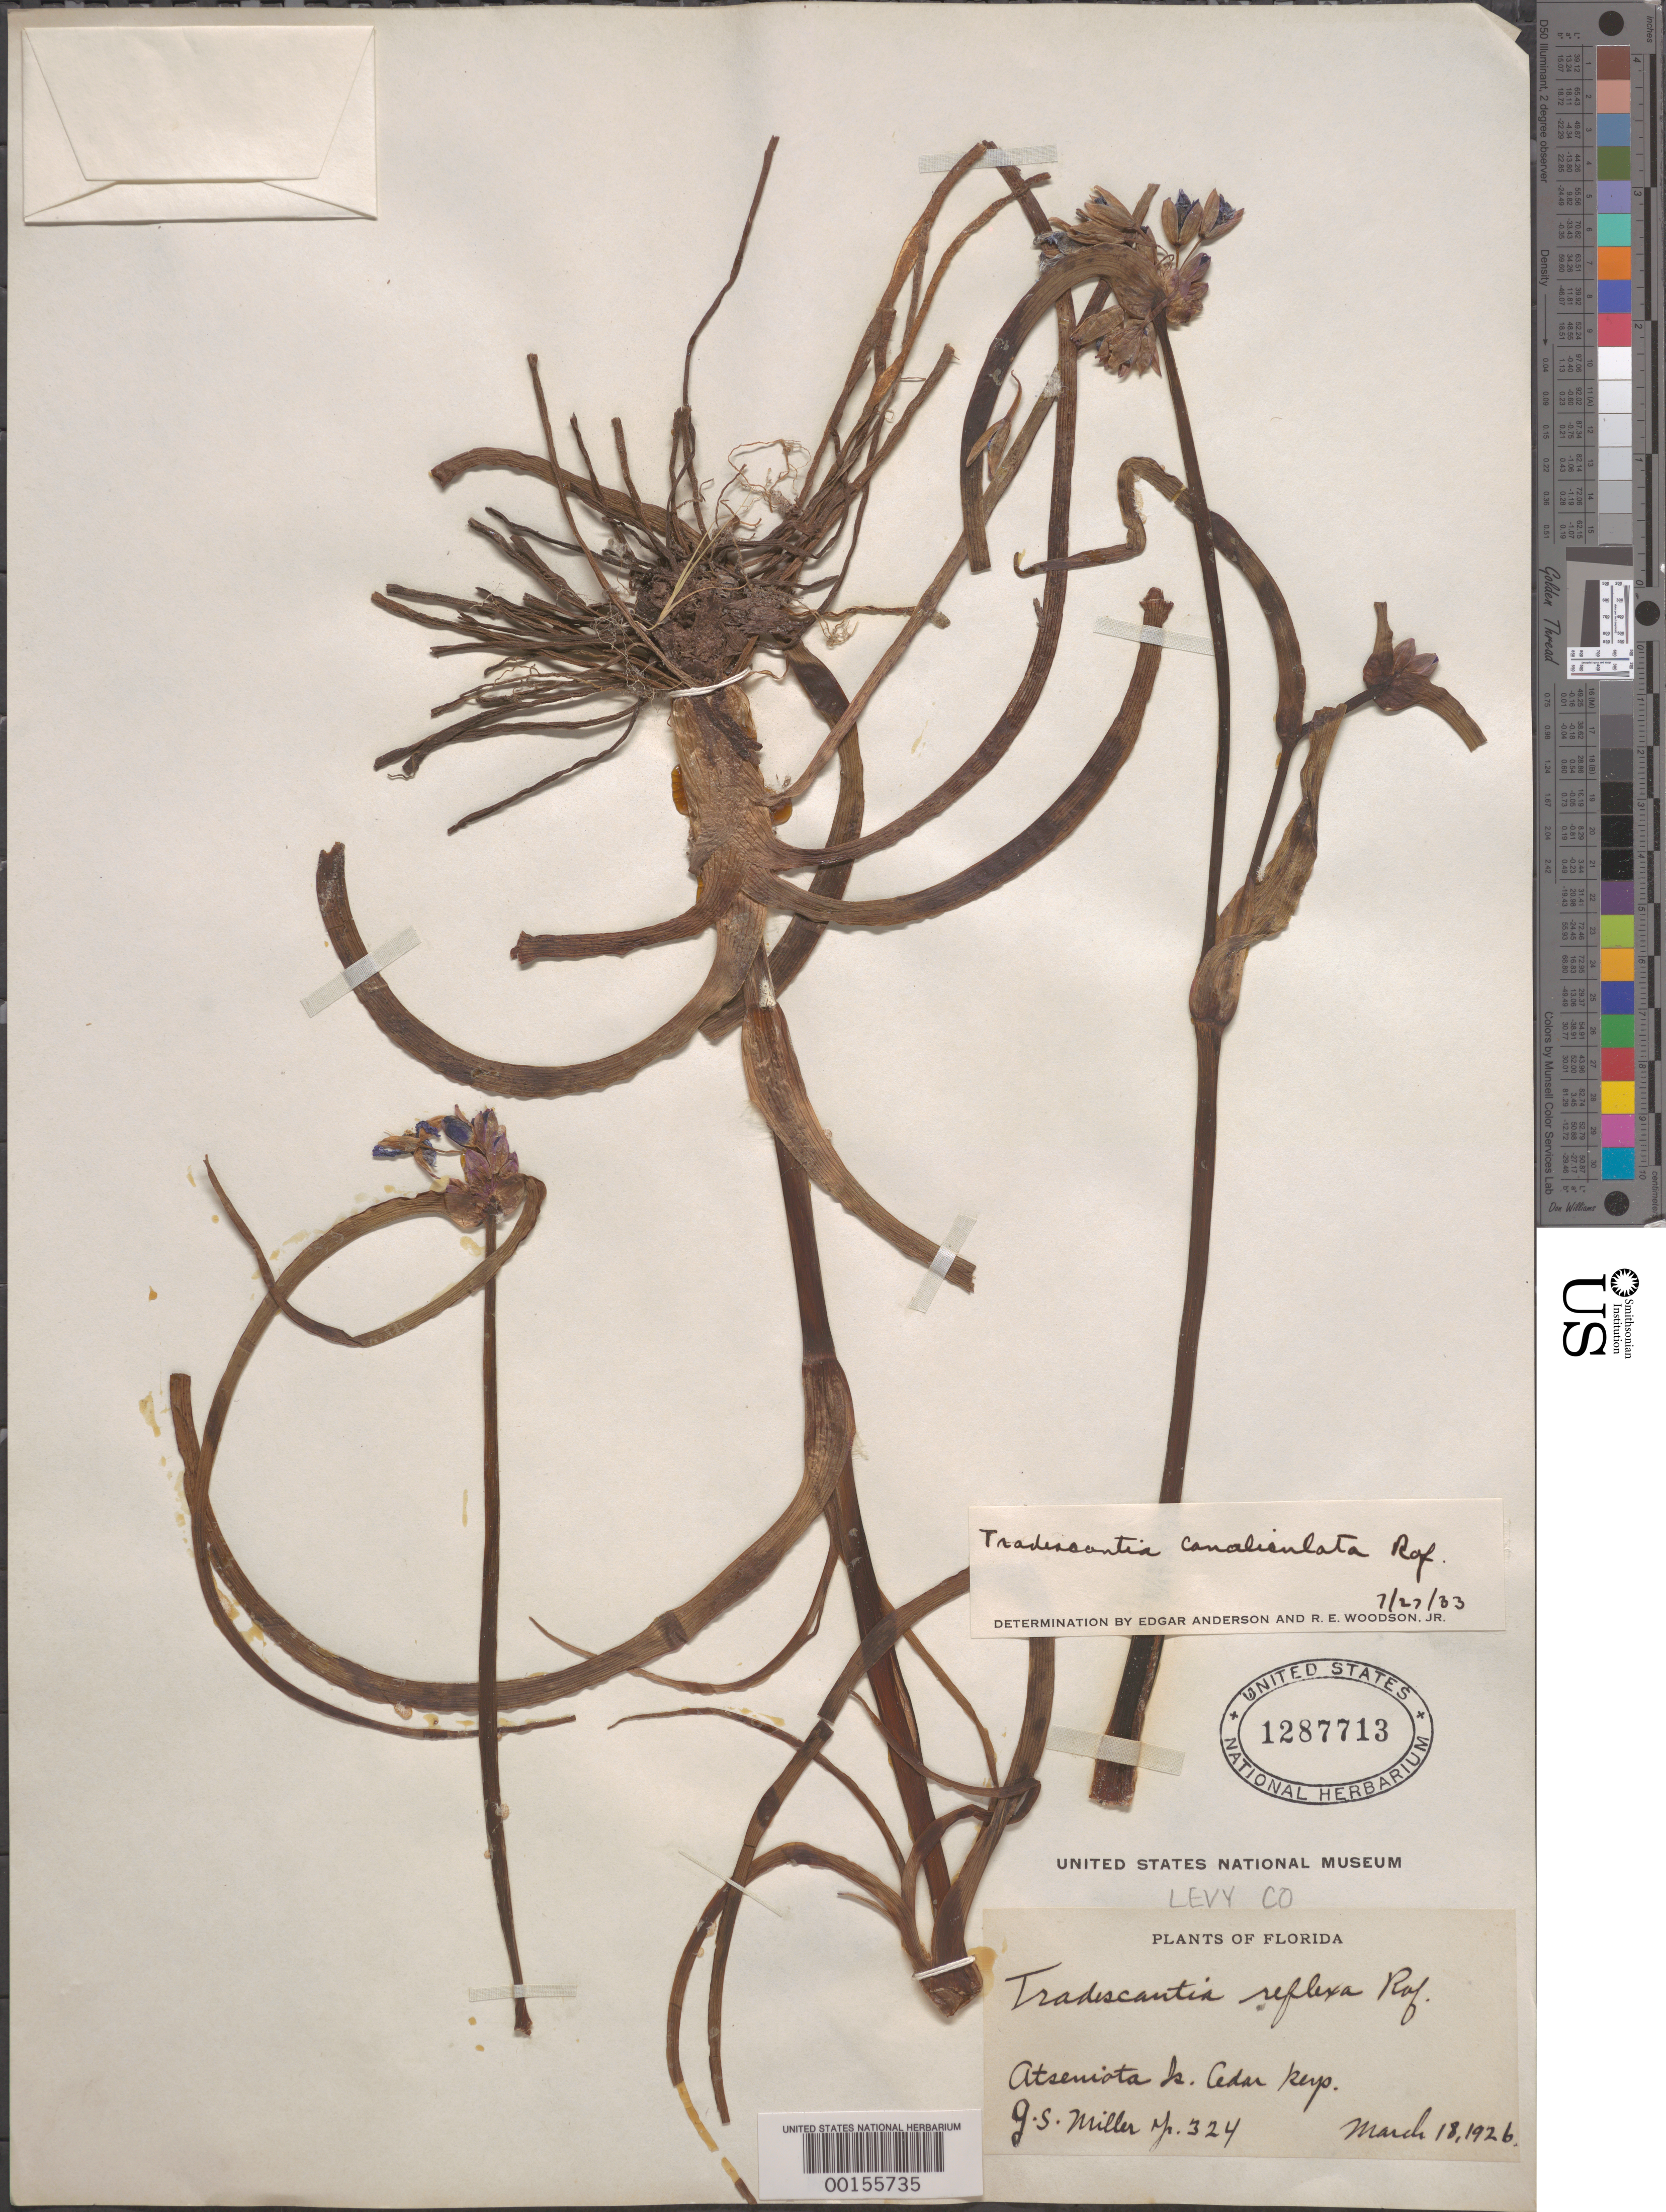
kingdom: Plantae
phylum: Tracheophyta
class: Liliopsida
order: Commelinales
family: Commelinaceae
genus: Tradescantia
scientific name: Tradescantia ohiensis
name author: Raf.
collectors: G. Miller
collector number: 324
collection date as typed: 18 Mar 1926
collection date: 1926-03-18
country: United States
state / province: Florida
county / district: Levy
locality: Atseniata island, cedar keys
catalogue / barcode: US 1287713